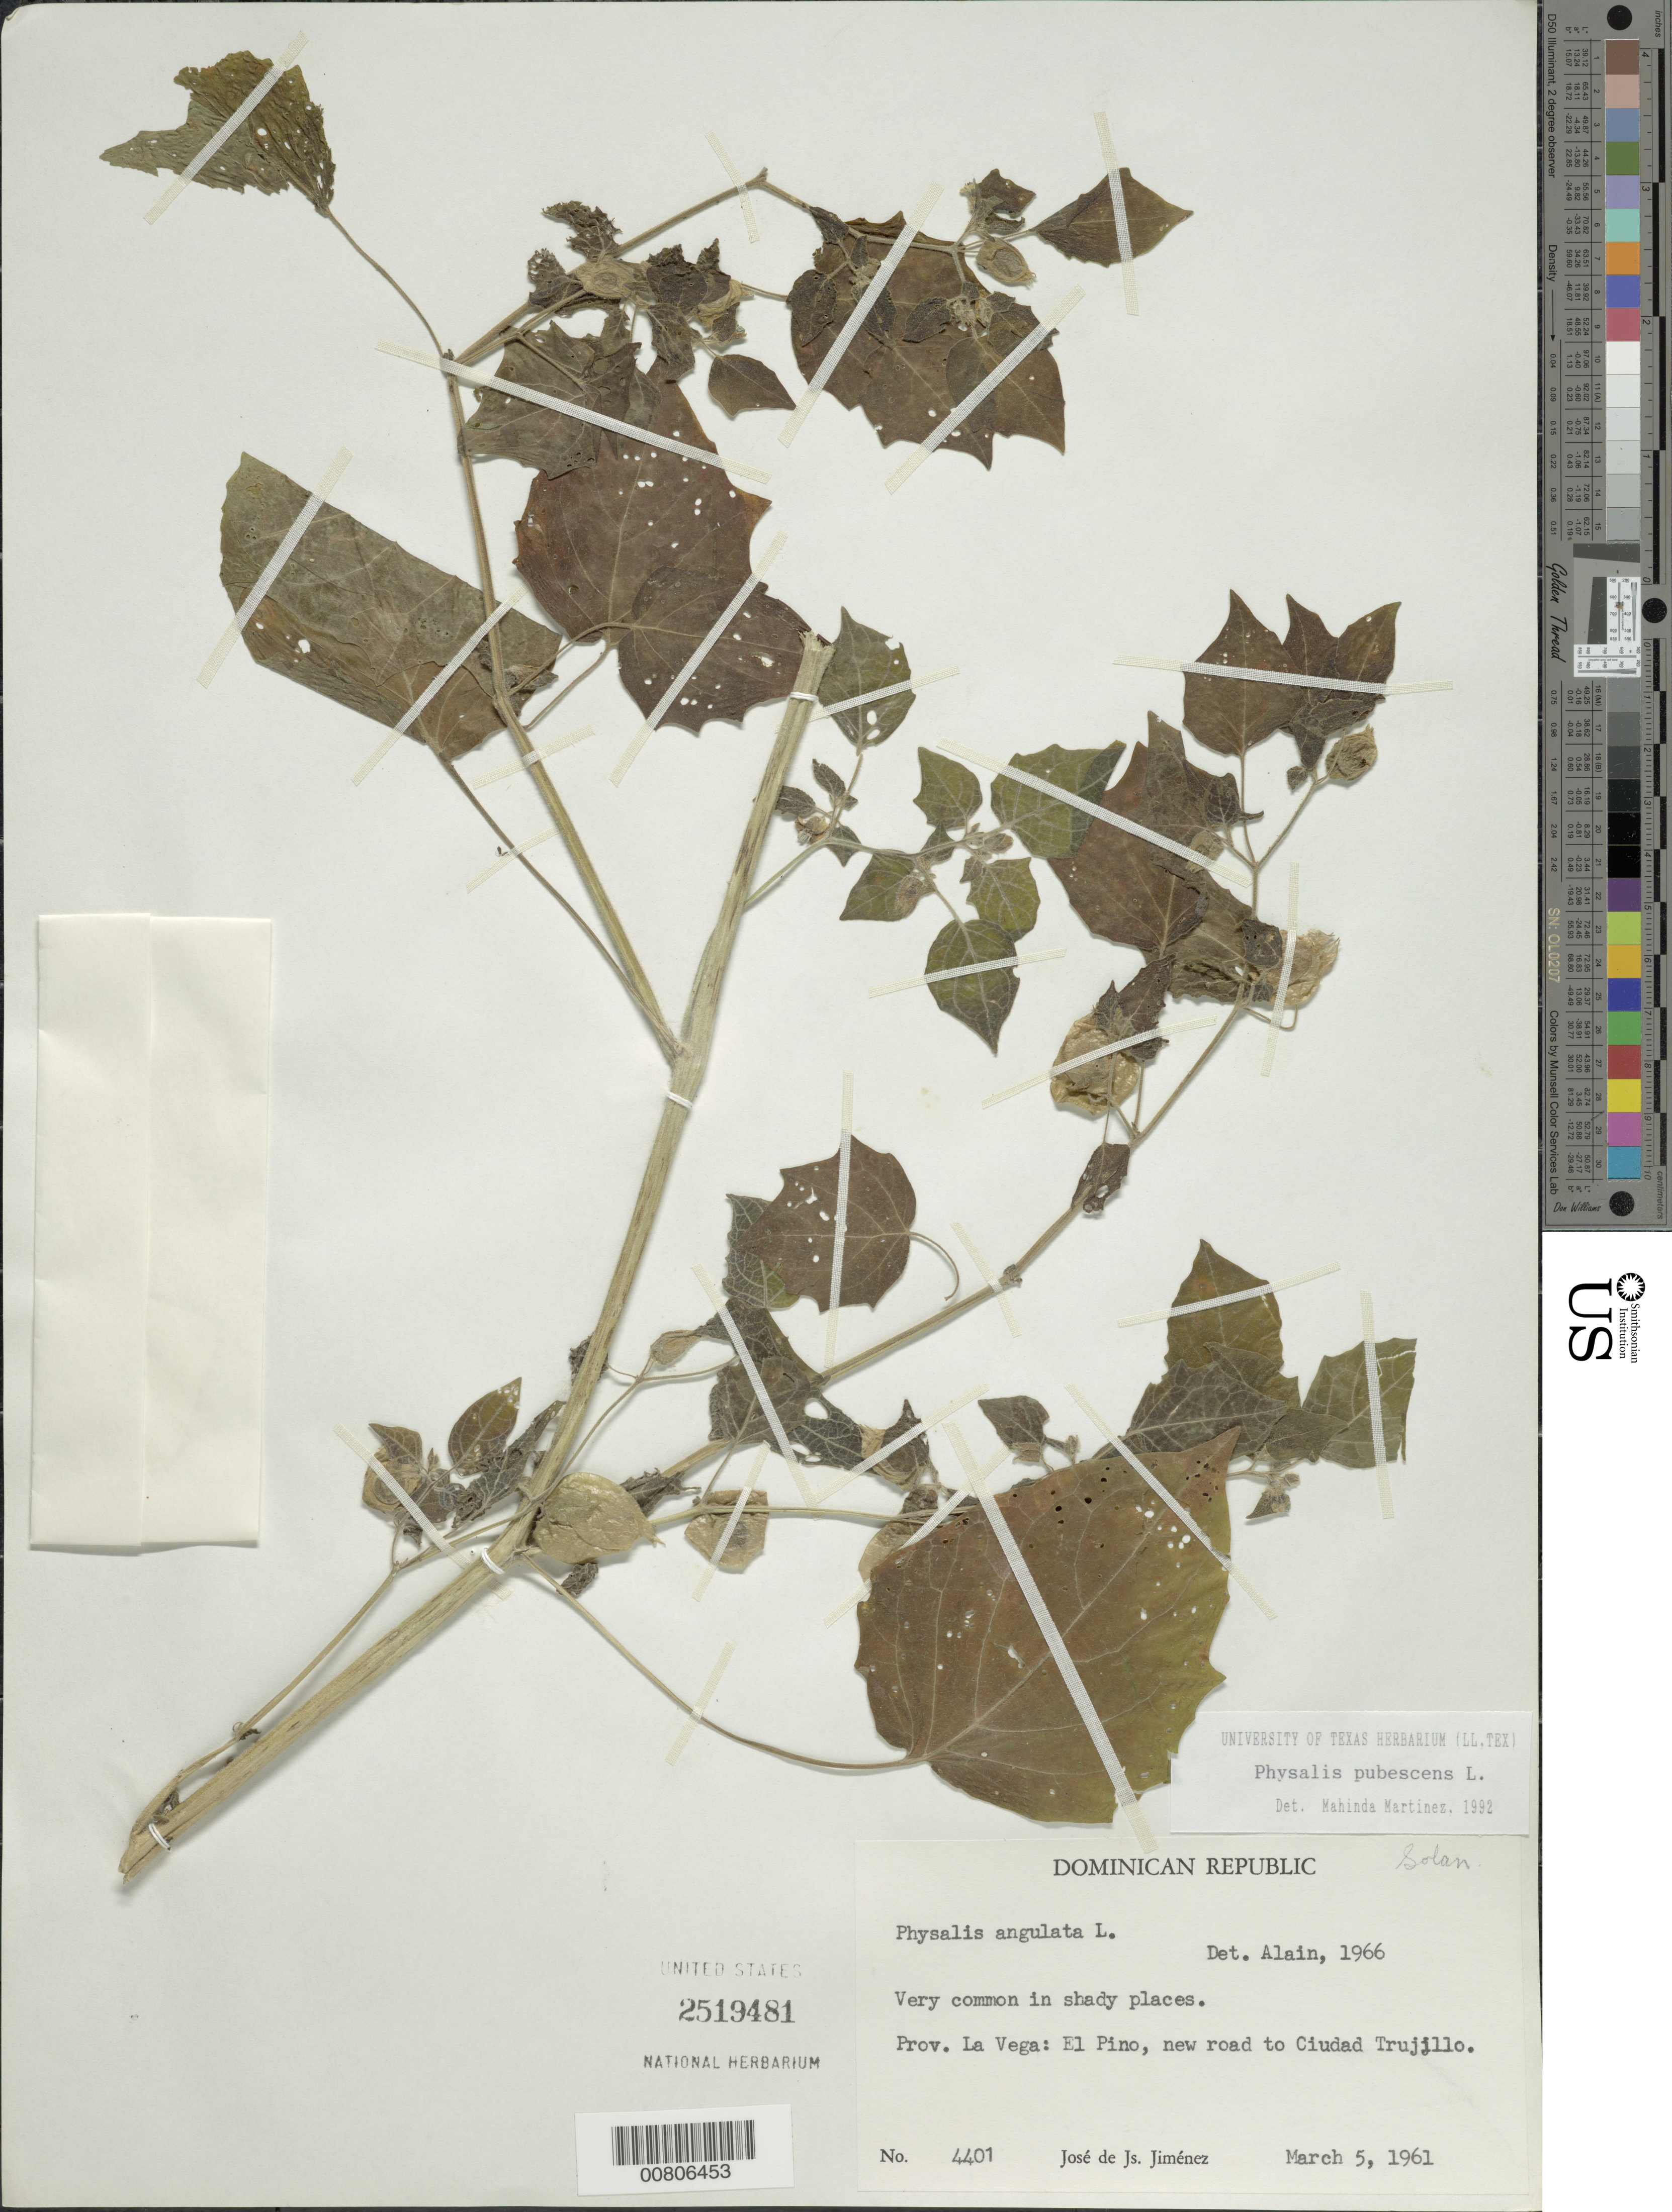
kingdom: Plantae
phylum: Tracheophyta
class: Magnoliopsida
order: Solanales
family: Solanaceae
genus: Physalis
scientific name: Physalis pubescens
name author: L.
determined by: Martinez, M.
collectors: J. J. Jiménez Almonte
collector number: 4401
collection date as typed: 05 Mar 1961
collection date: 1961-03-05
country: Dominican Republic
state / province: La Vega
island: Hispaniola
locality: El Pino, new road to Santo Domingo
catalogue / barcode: US 2519481